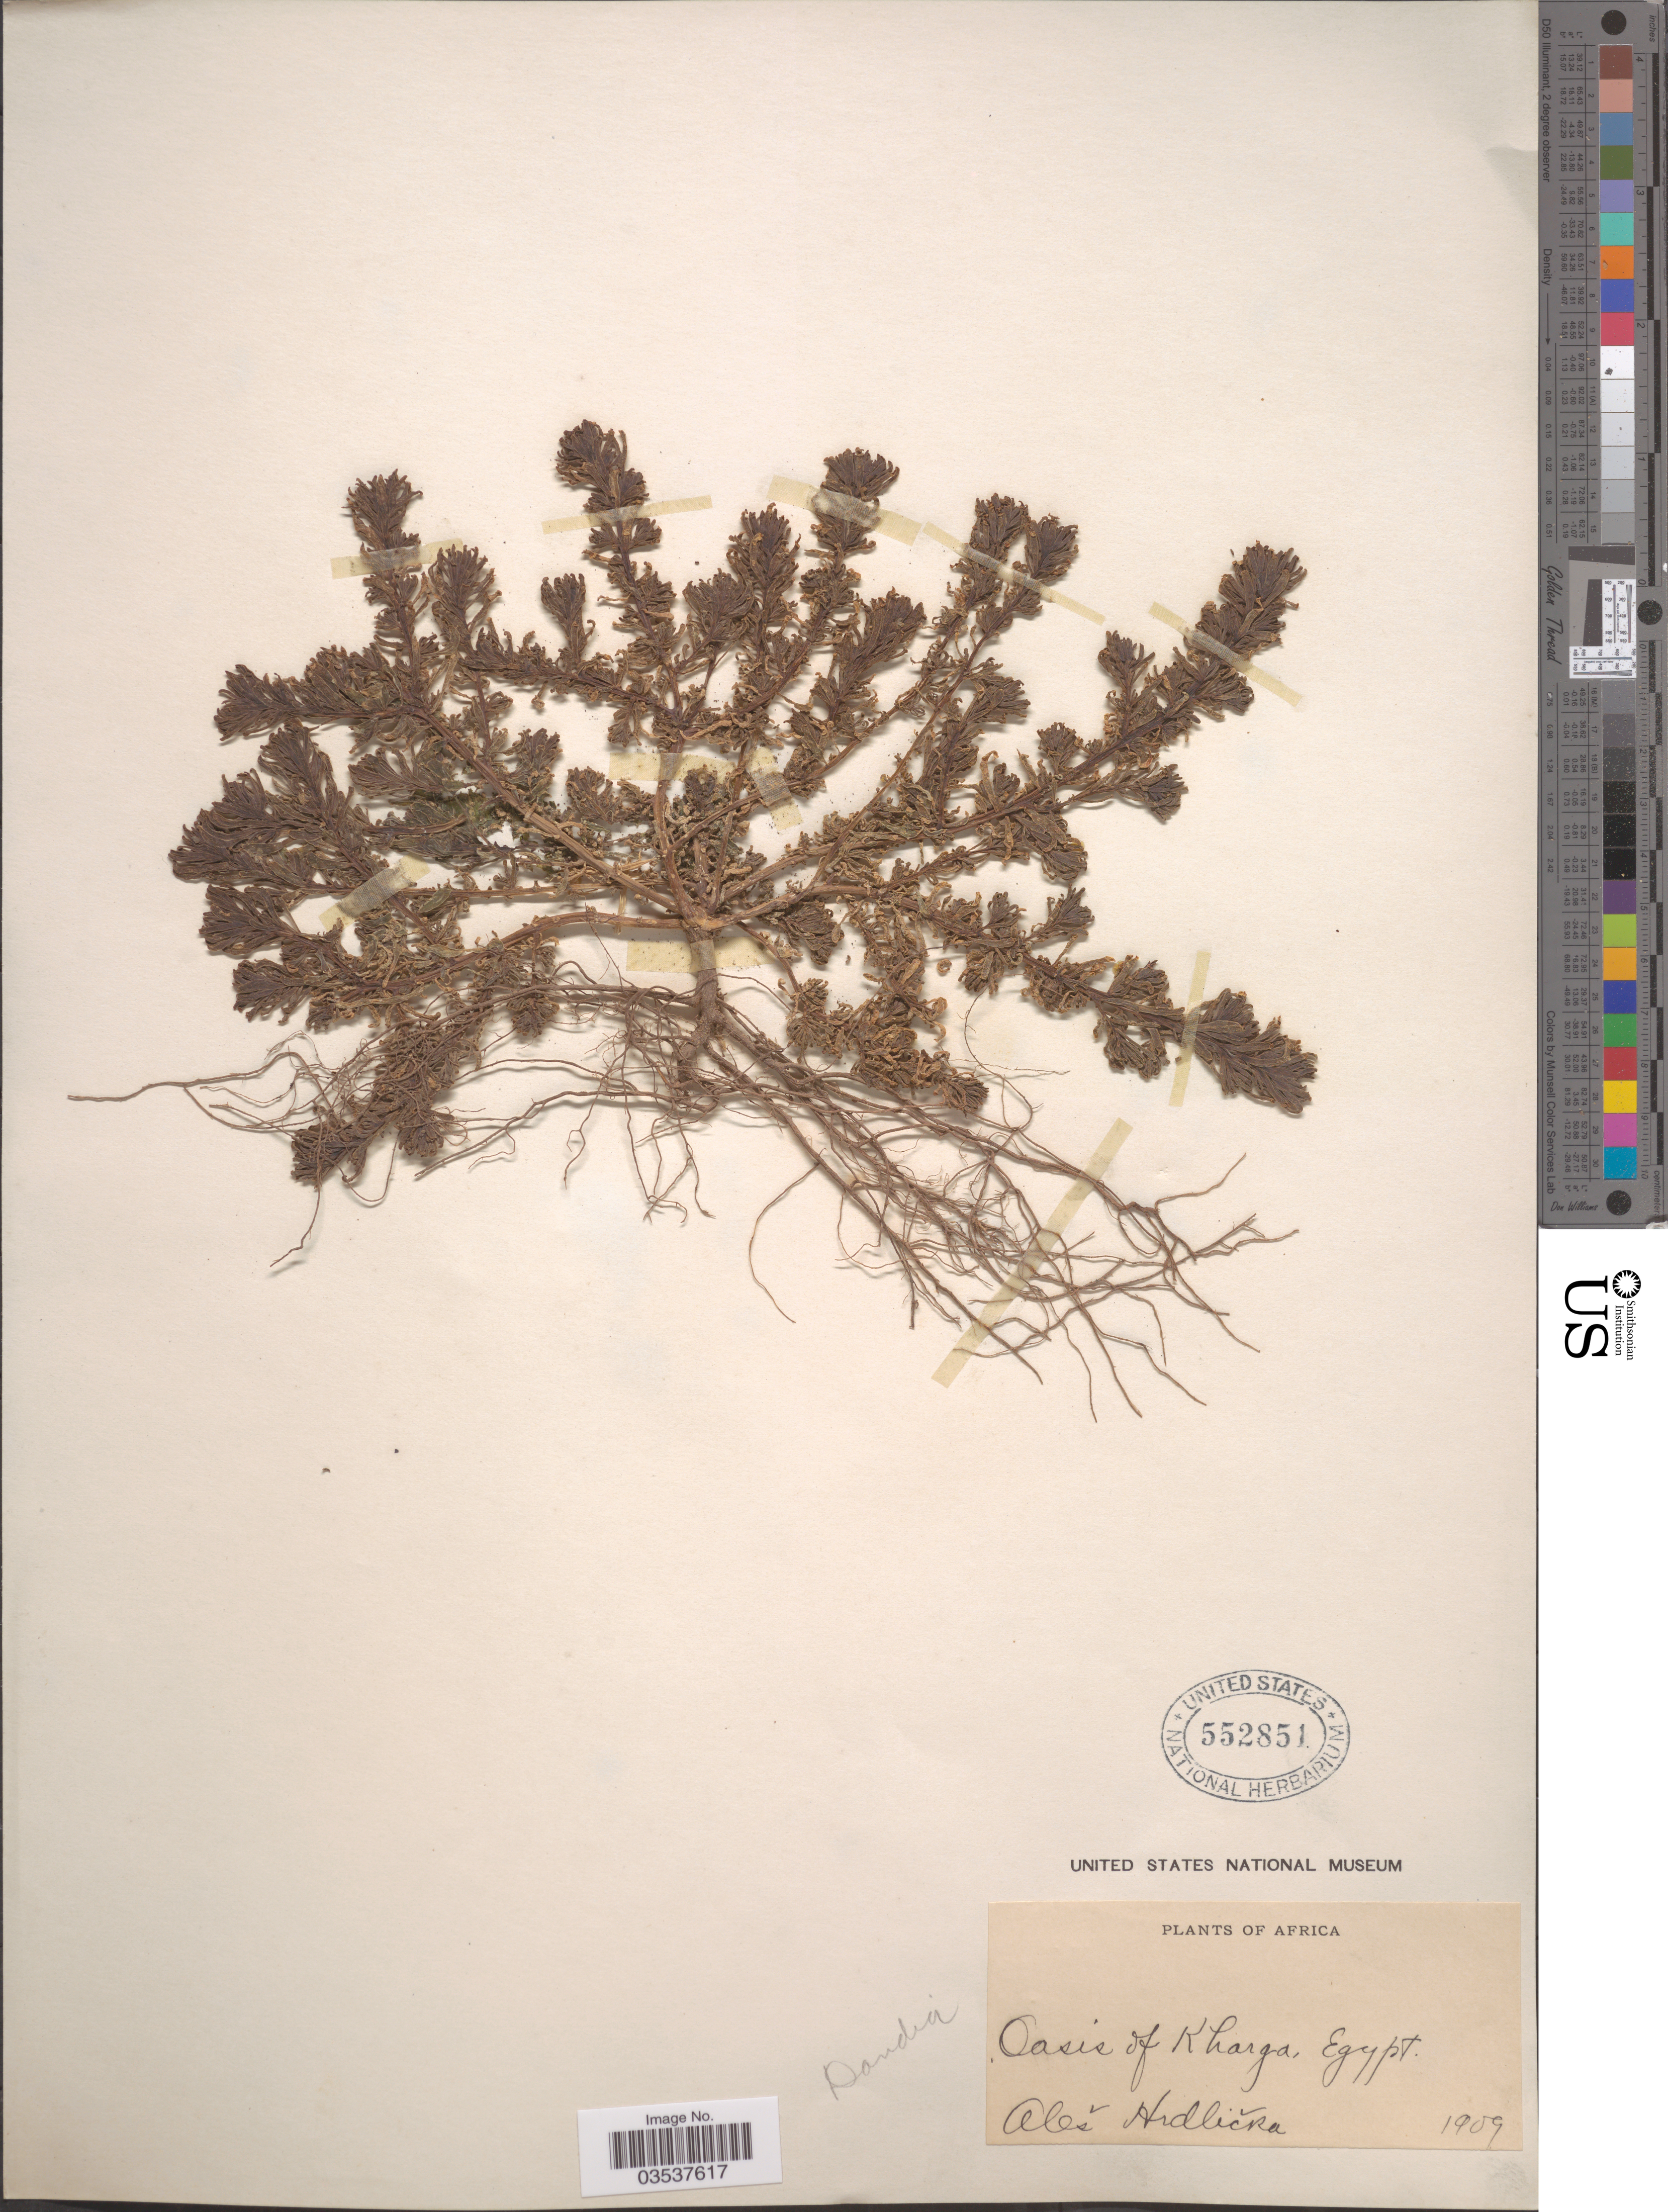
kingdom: Plantae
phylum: Tracheophyta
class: Magnoliopsida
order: Caryophyllales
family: Amaranthaceae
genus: Suaeda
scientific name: Suaeda sp.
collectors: A. Hrdlicka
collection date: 1909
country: Egypt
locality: Oasis of Kharga.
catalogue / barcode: US 552851